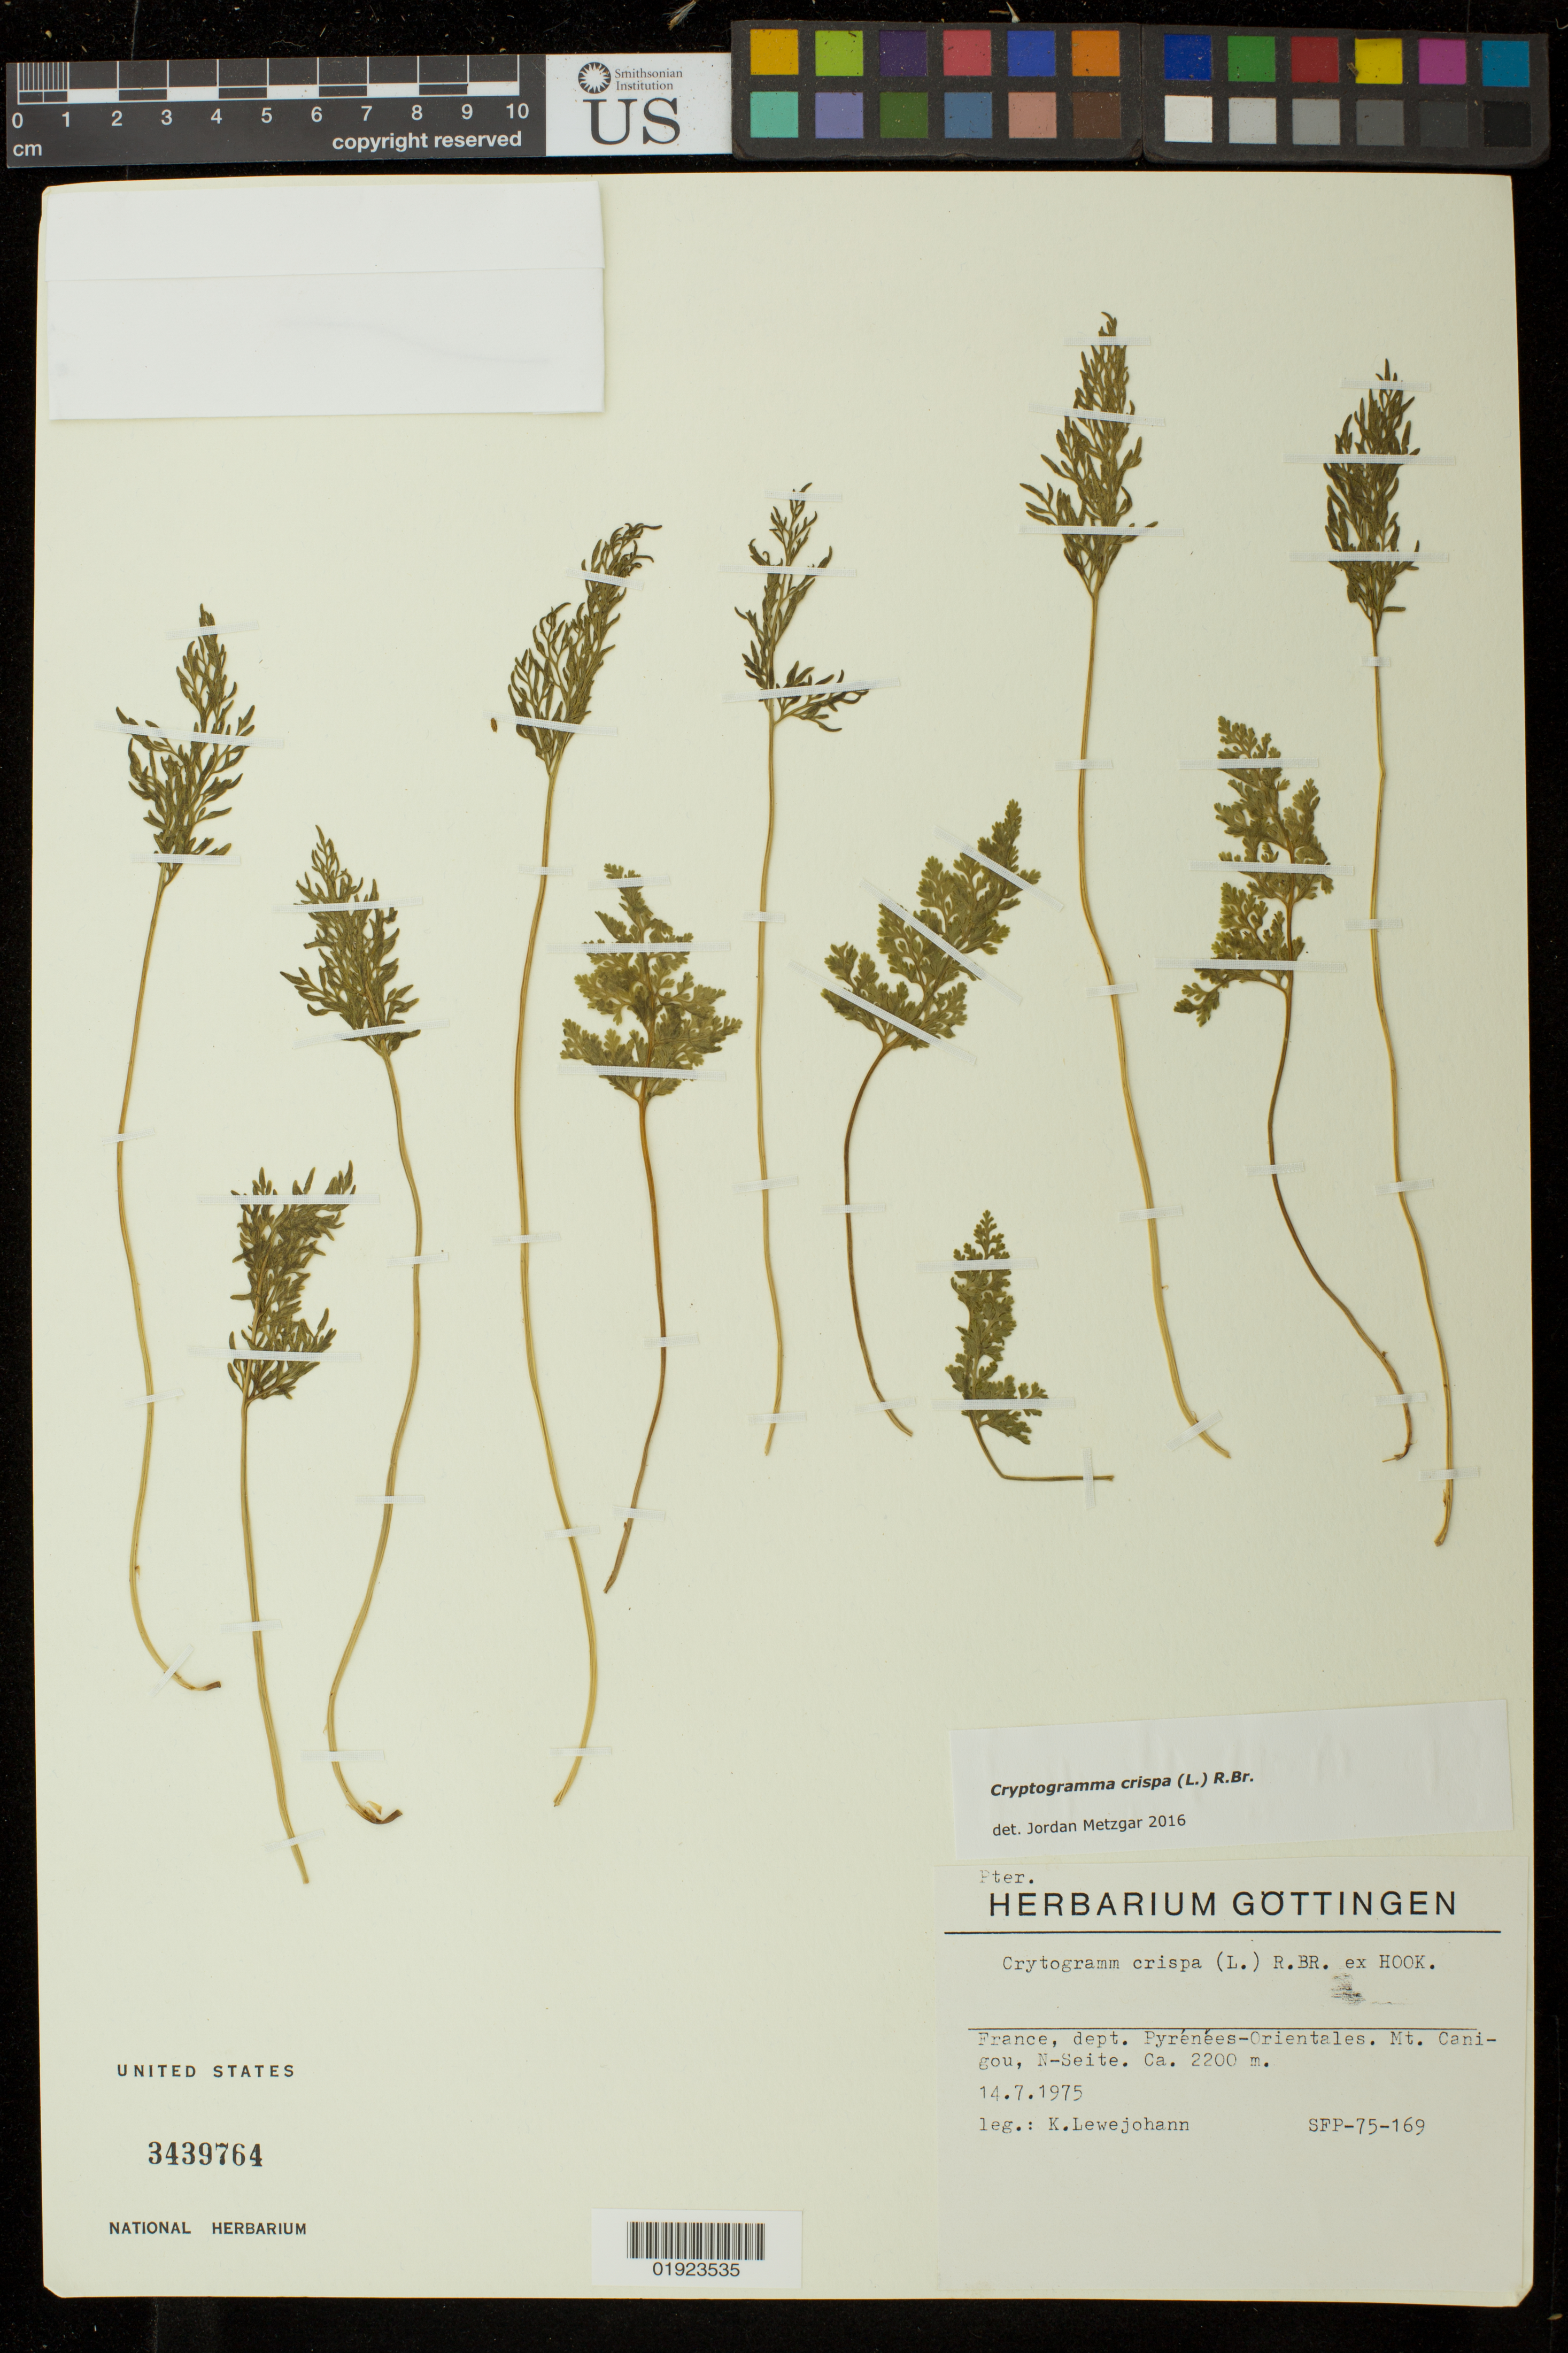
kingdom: Plantae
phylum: Tracheophyta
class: Polypodiopsida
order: Polypodiales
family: Pteridaceae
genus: Cryptogramma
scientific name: Cryptogramma crispa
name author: Fernald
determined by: Metzgar, Jordan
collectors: K. Lewejohann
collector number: SFP-75-169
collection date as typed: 14.7.1975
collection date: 1975-07-14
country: France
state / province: Occitanie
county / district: Pyrénées-Orientales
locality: dept. Pyrénées-Orientales. Mt. Canigou, N-Seite.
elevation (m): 2200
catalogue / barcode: US 3439764